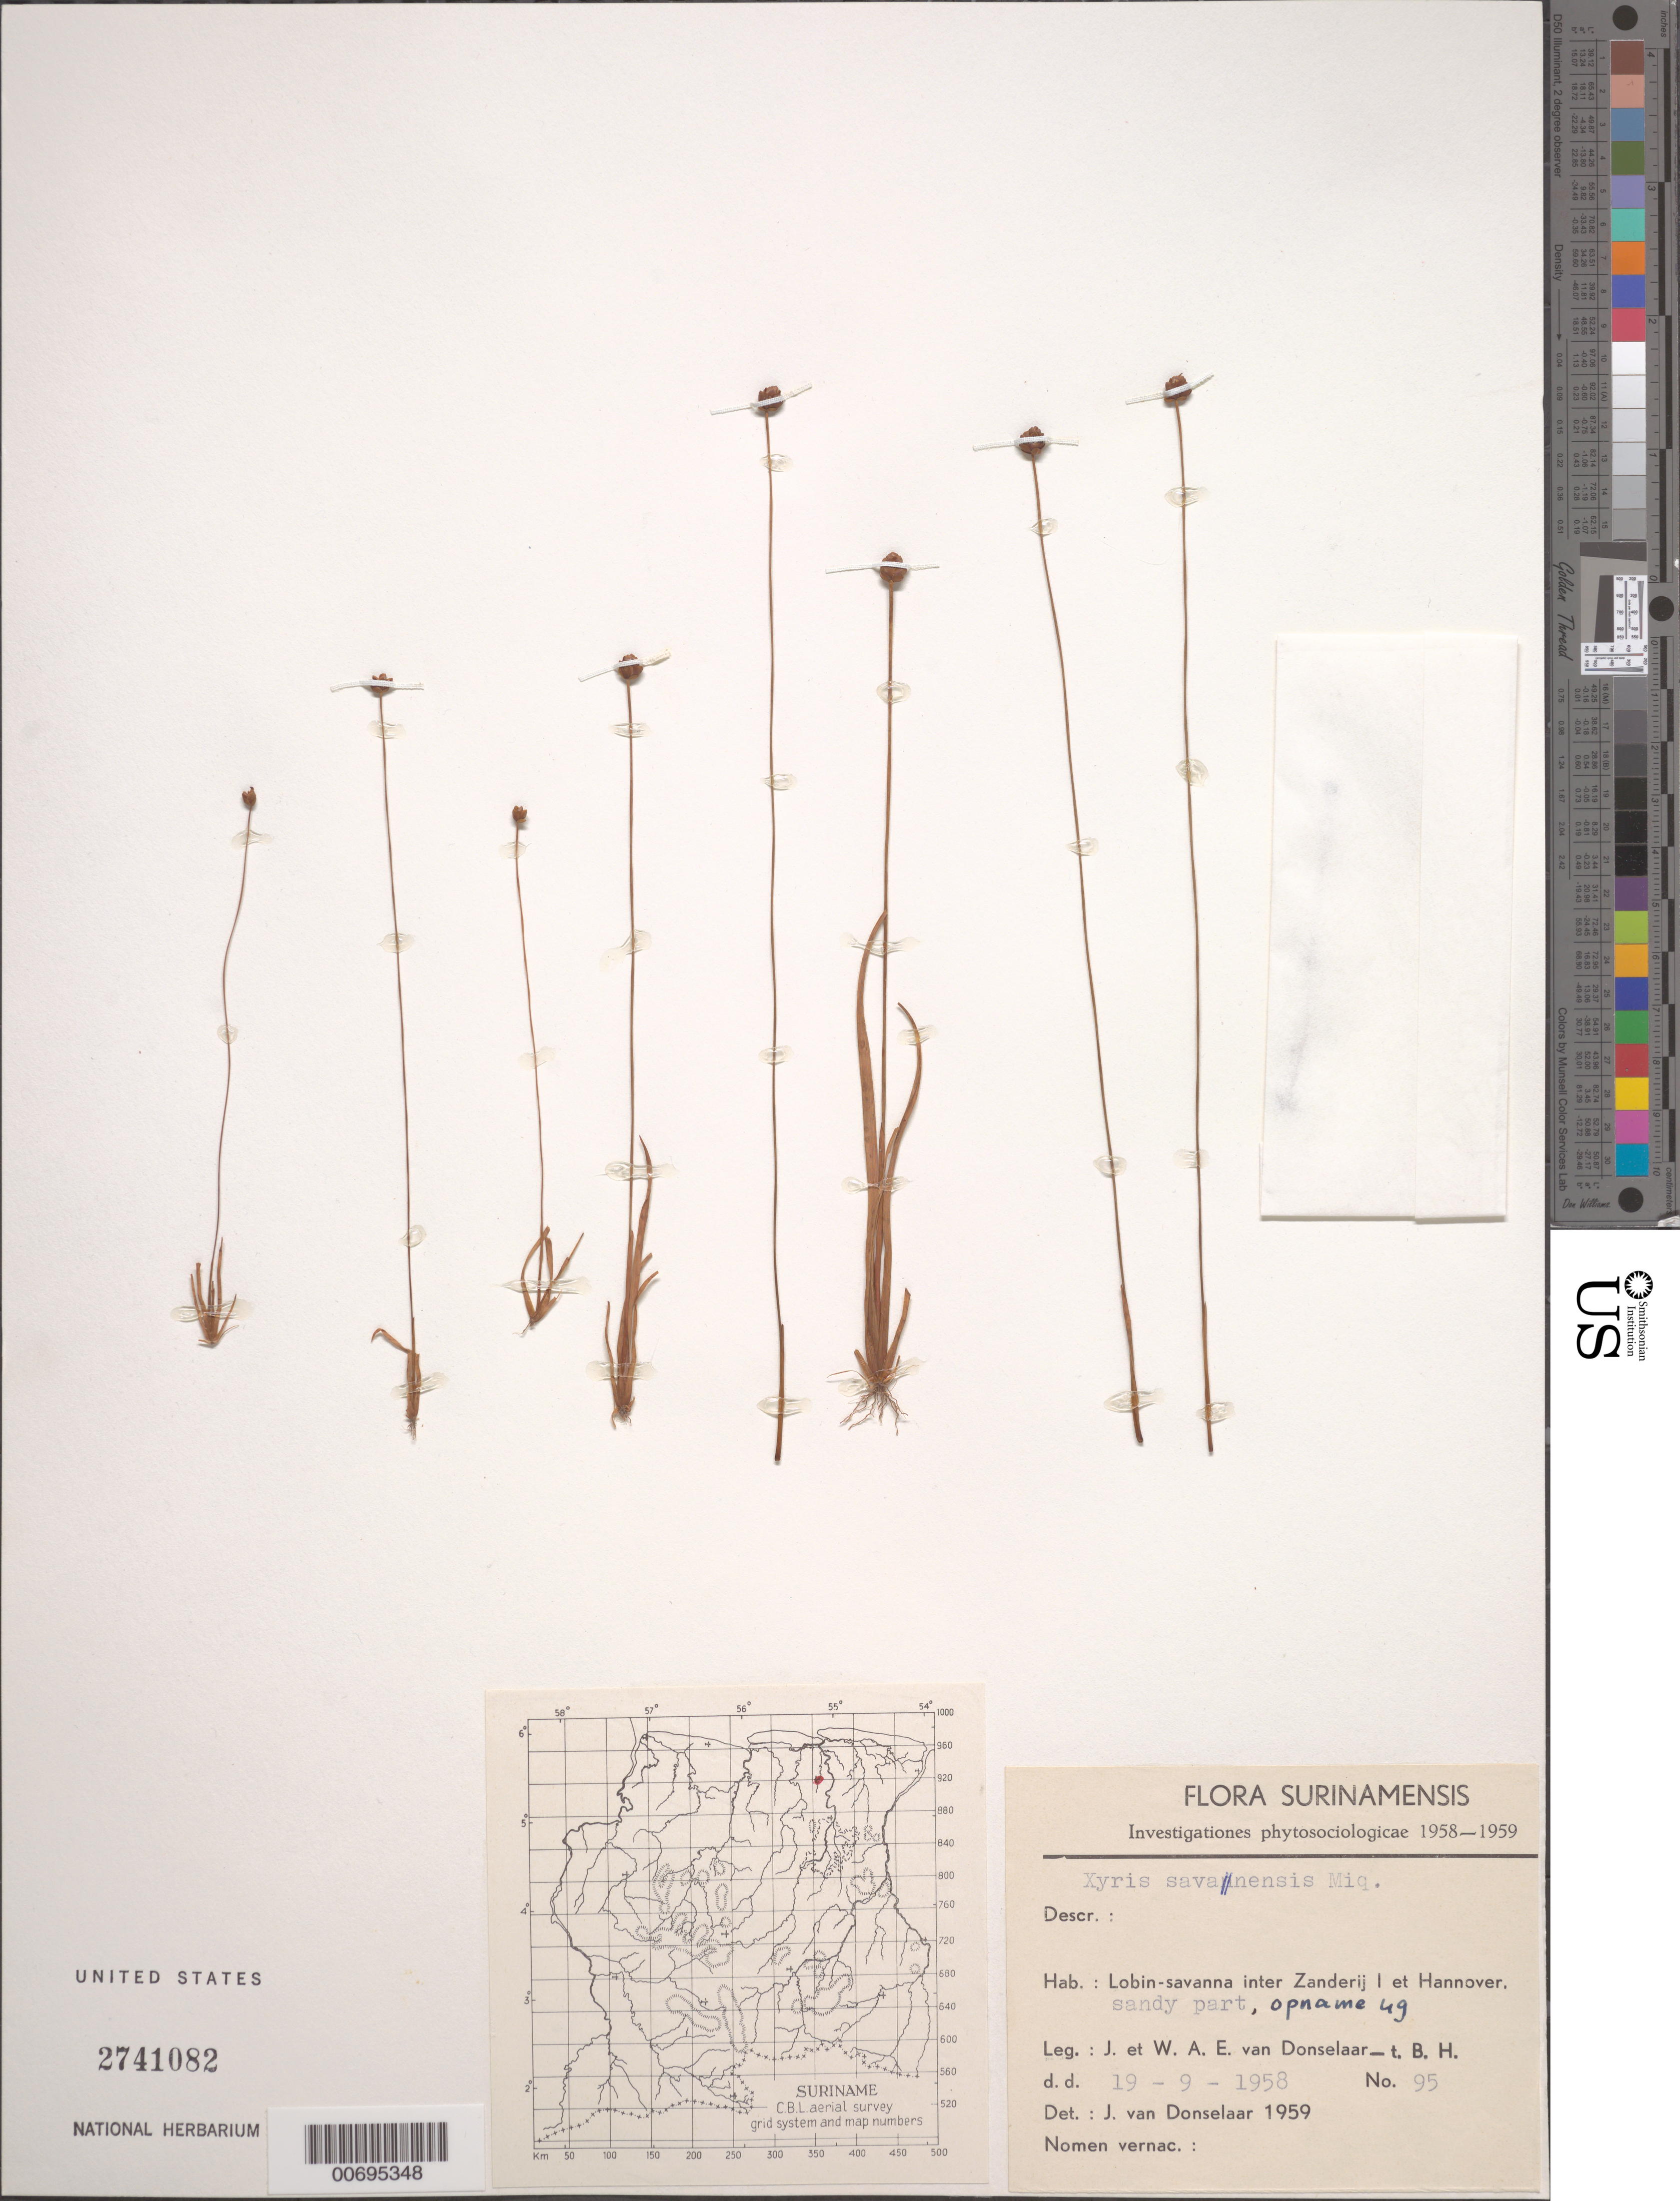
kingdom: Plantae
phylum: Tracheophyta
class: Liliopsida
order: Poales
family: Xyridaceae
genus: Xyris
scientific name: Xyris savanensis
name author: Miq.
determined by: Donselaar, J. van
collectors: J. Donselaar & W. Van Donselaar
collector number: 95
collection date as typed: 19-Sep-58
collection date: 1958-09-19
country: Suriname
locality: Zanderij I, to Hannover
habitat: Lobin-savanna; sandy part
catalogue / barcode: US 2741082